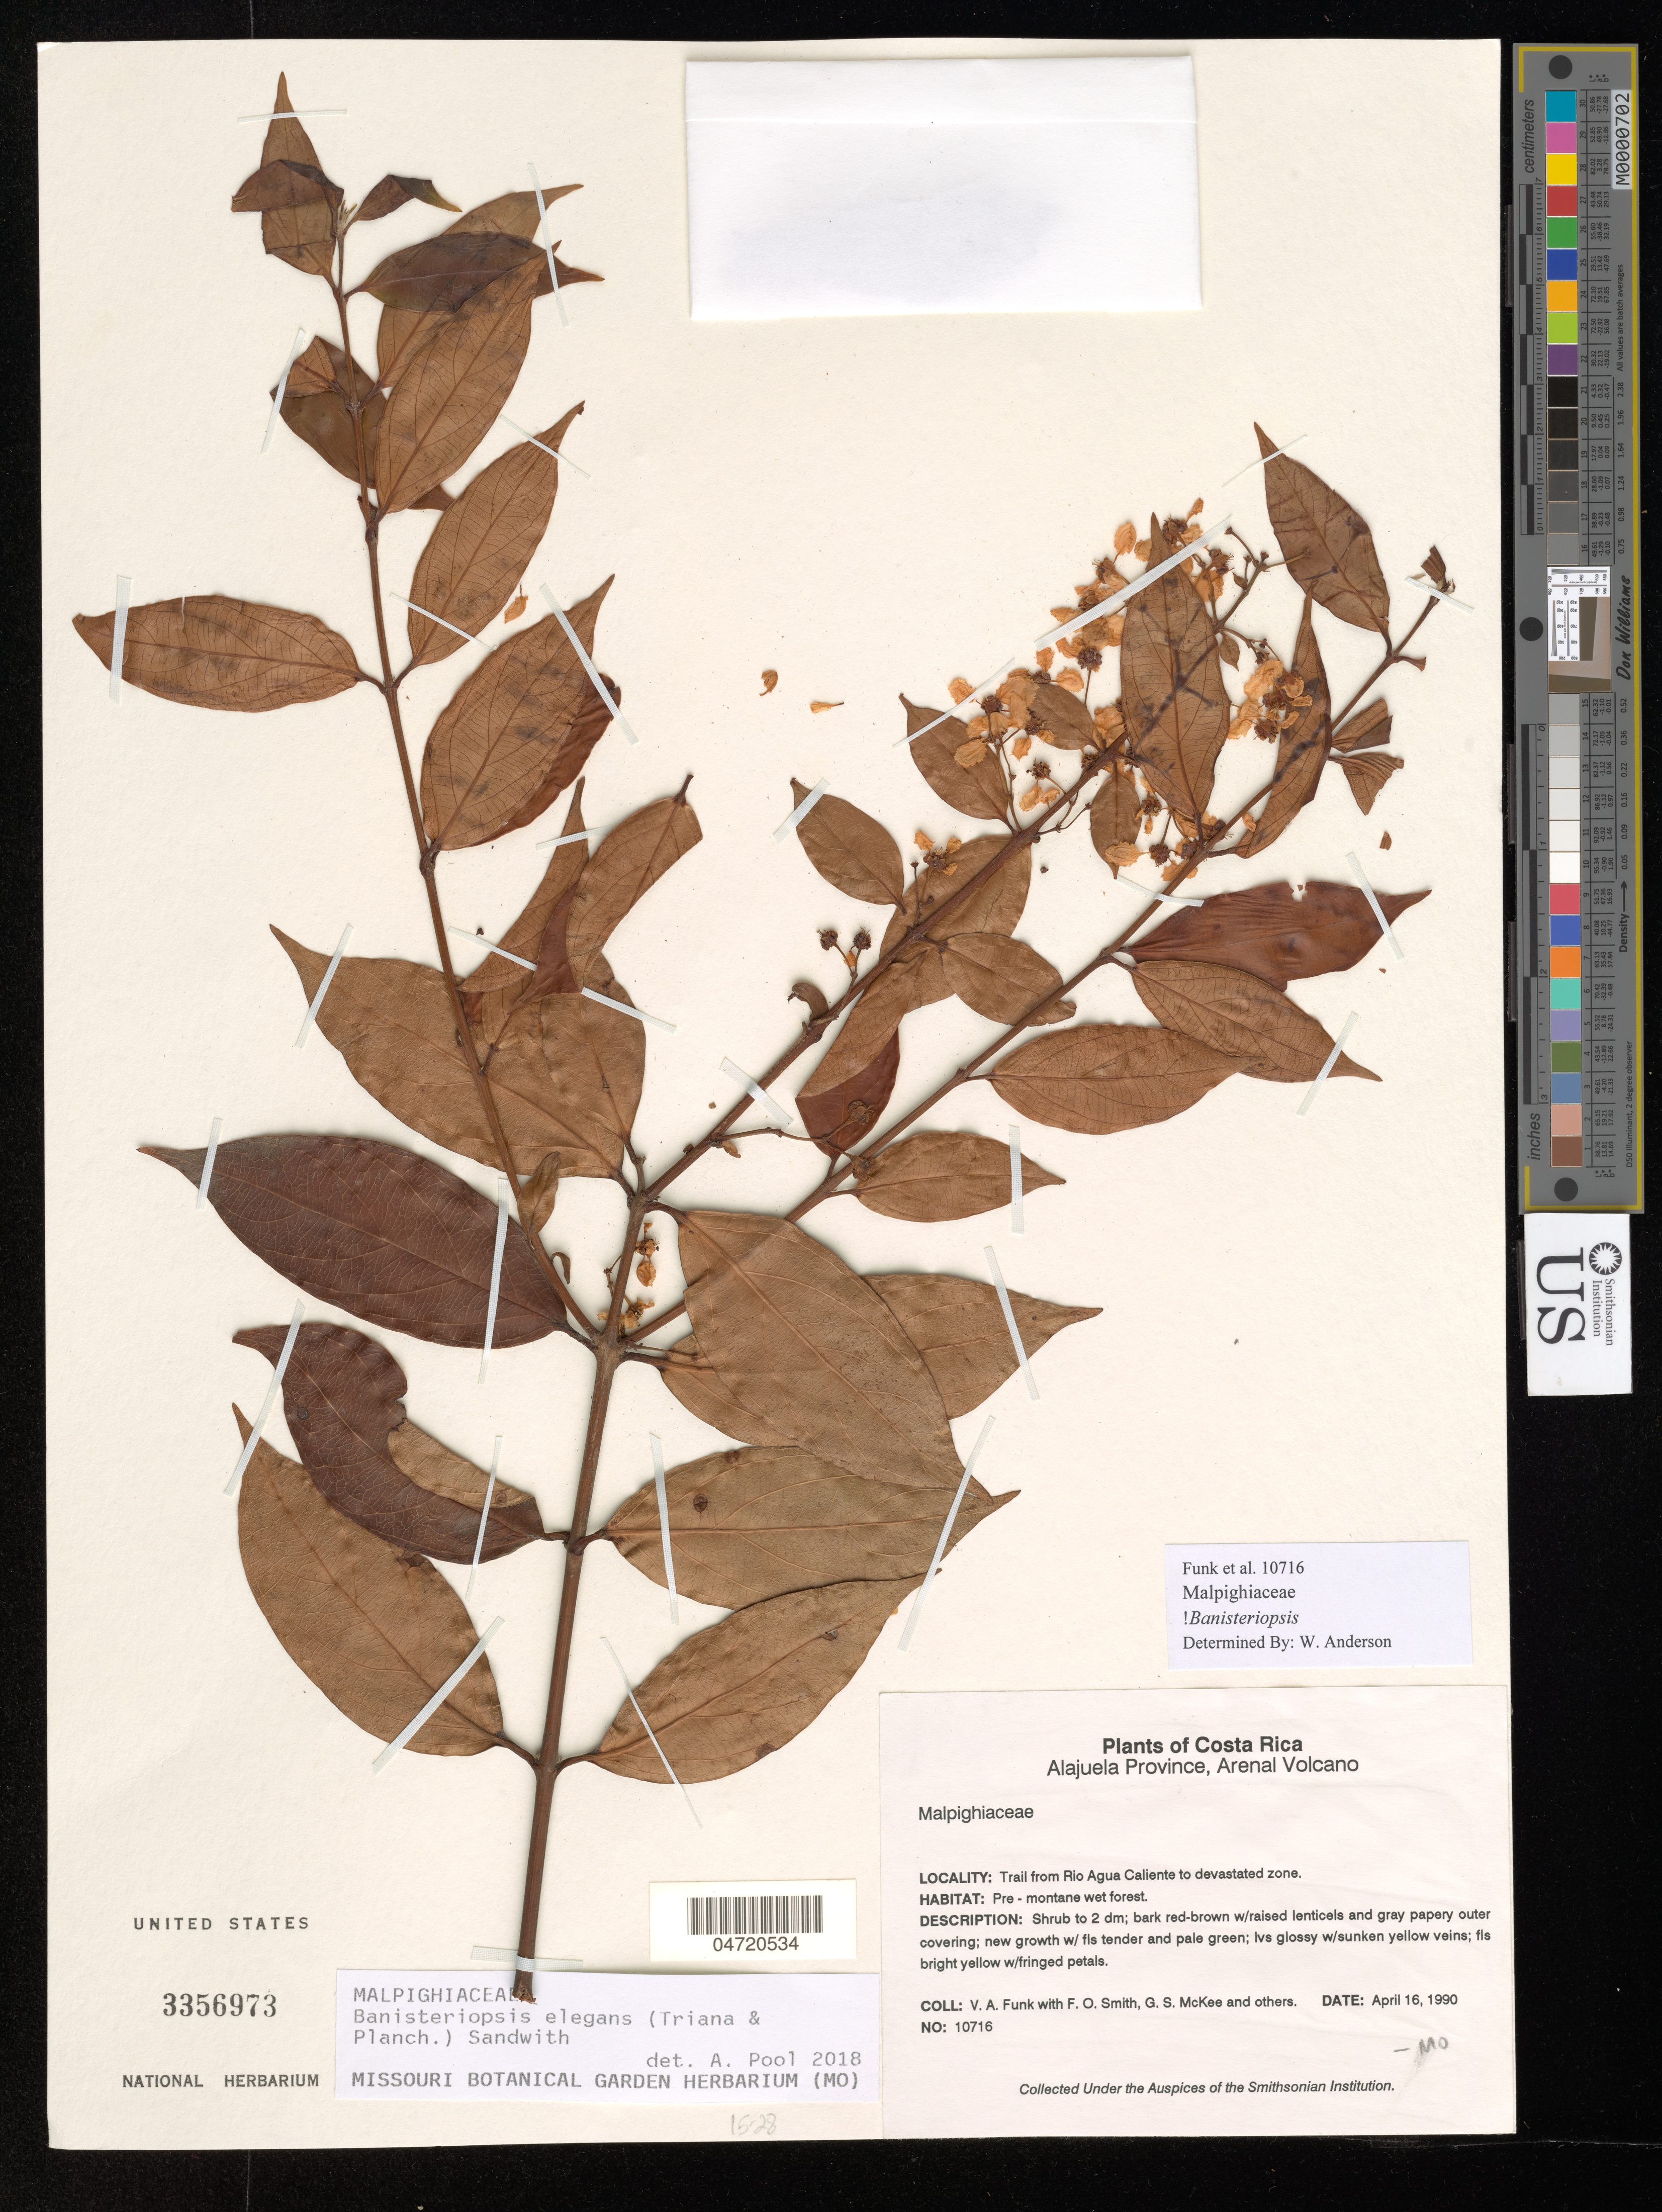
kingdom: Plantae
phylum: Tracheophyta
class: Magnoliopsida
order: Malpighiales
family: Malpighiaceae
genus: Banisteriopsis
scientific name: Banisteriopsis elegans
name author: (Triana & Planch.) Sandwith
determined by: Pool, A., (MO), Missouri Botanical Garden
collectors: V. Funk, F. Smith, G. S. McKee & et al.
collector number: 10716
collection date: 1990-04-16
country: Costa Rica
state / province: Alajuela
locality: Arenal Volcano, Trail from Rio Agua Caliente to devastated zone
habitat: Pre-montane wet forest.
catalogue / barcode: US 3356973